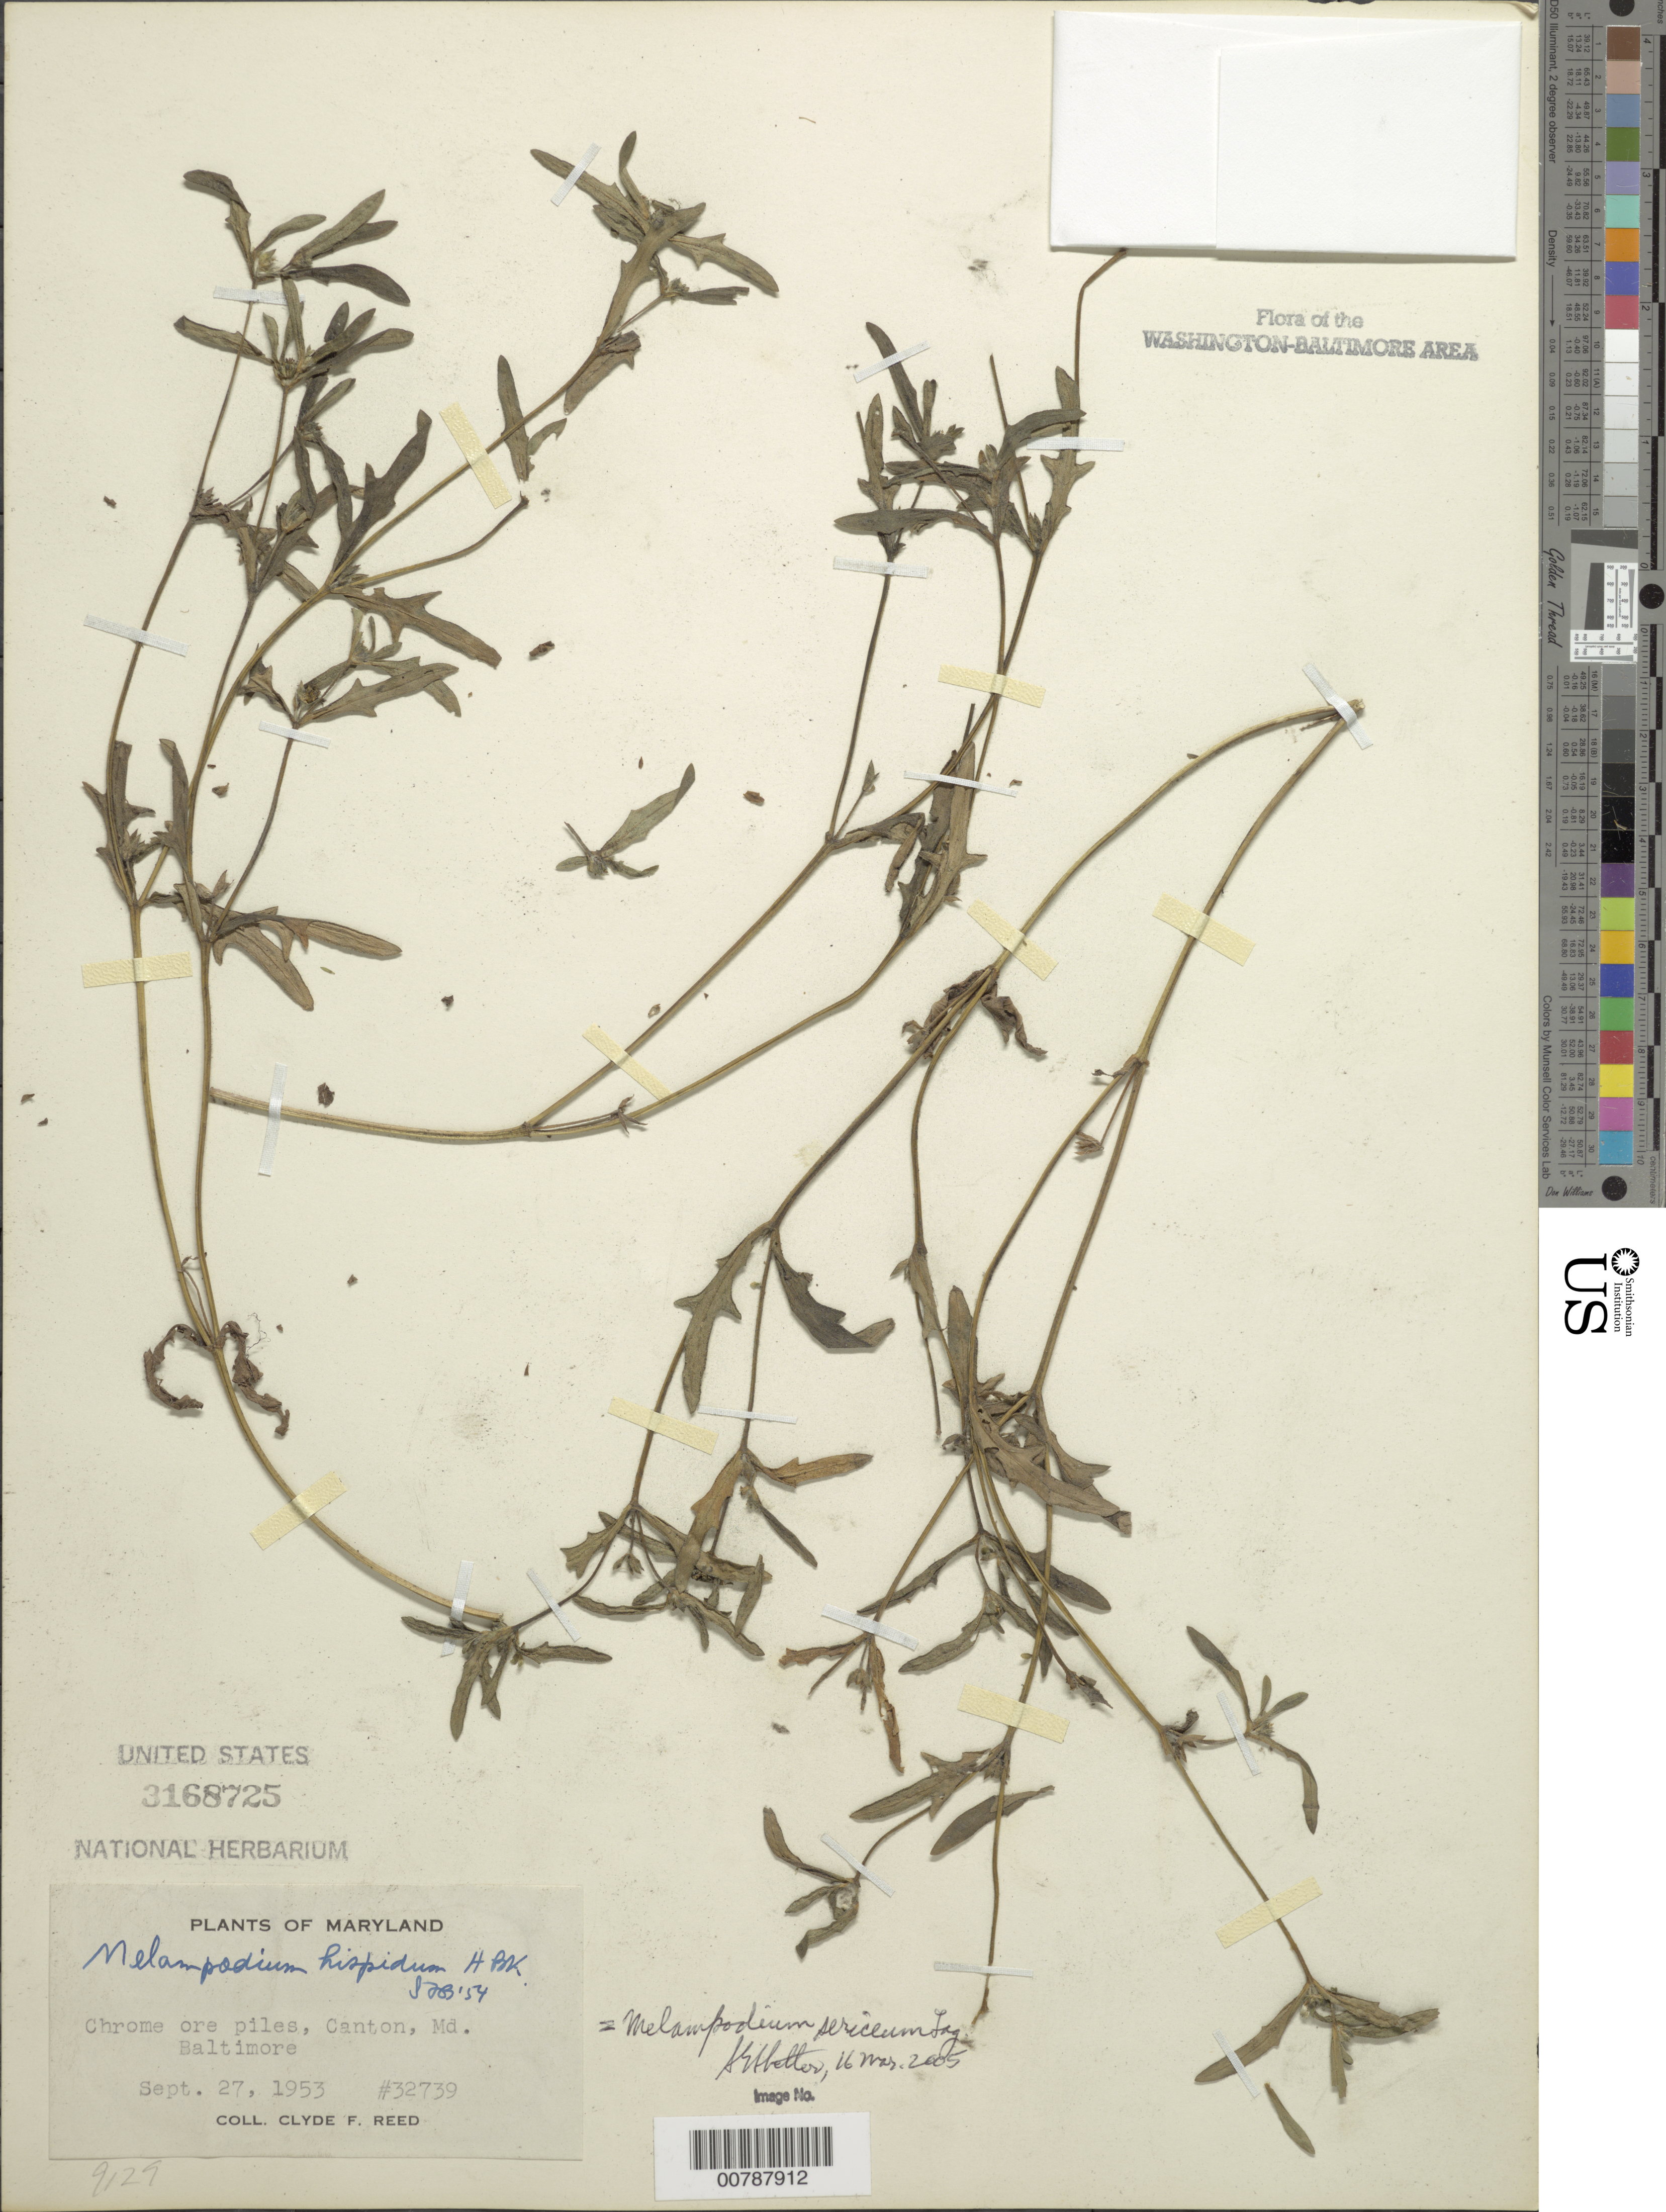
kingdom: Plantae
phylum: Tracheophyta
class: Magnoliopsida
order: Asterales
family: Asteraceae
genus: Melampodium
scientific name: Melampodium sericeum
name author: Kunth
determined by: Shetler, Stanwyn G., (US), NMNH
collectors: C. F. Reed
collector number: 32739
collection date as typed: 27 Sep 1953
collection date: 1953-09-27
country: United States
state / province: Maryland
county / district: City of Baltimore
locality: Canton, Baltimore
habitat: Chrome ore piles.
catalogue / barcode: US 3168725